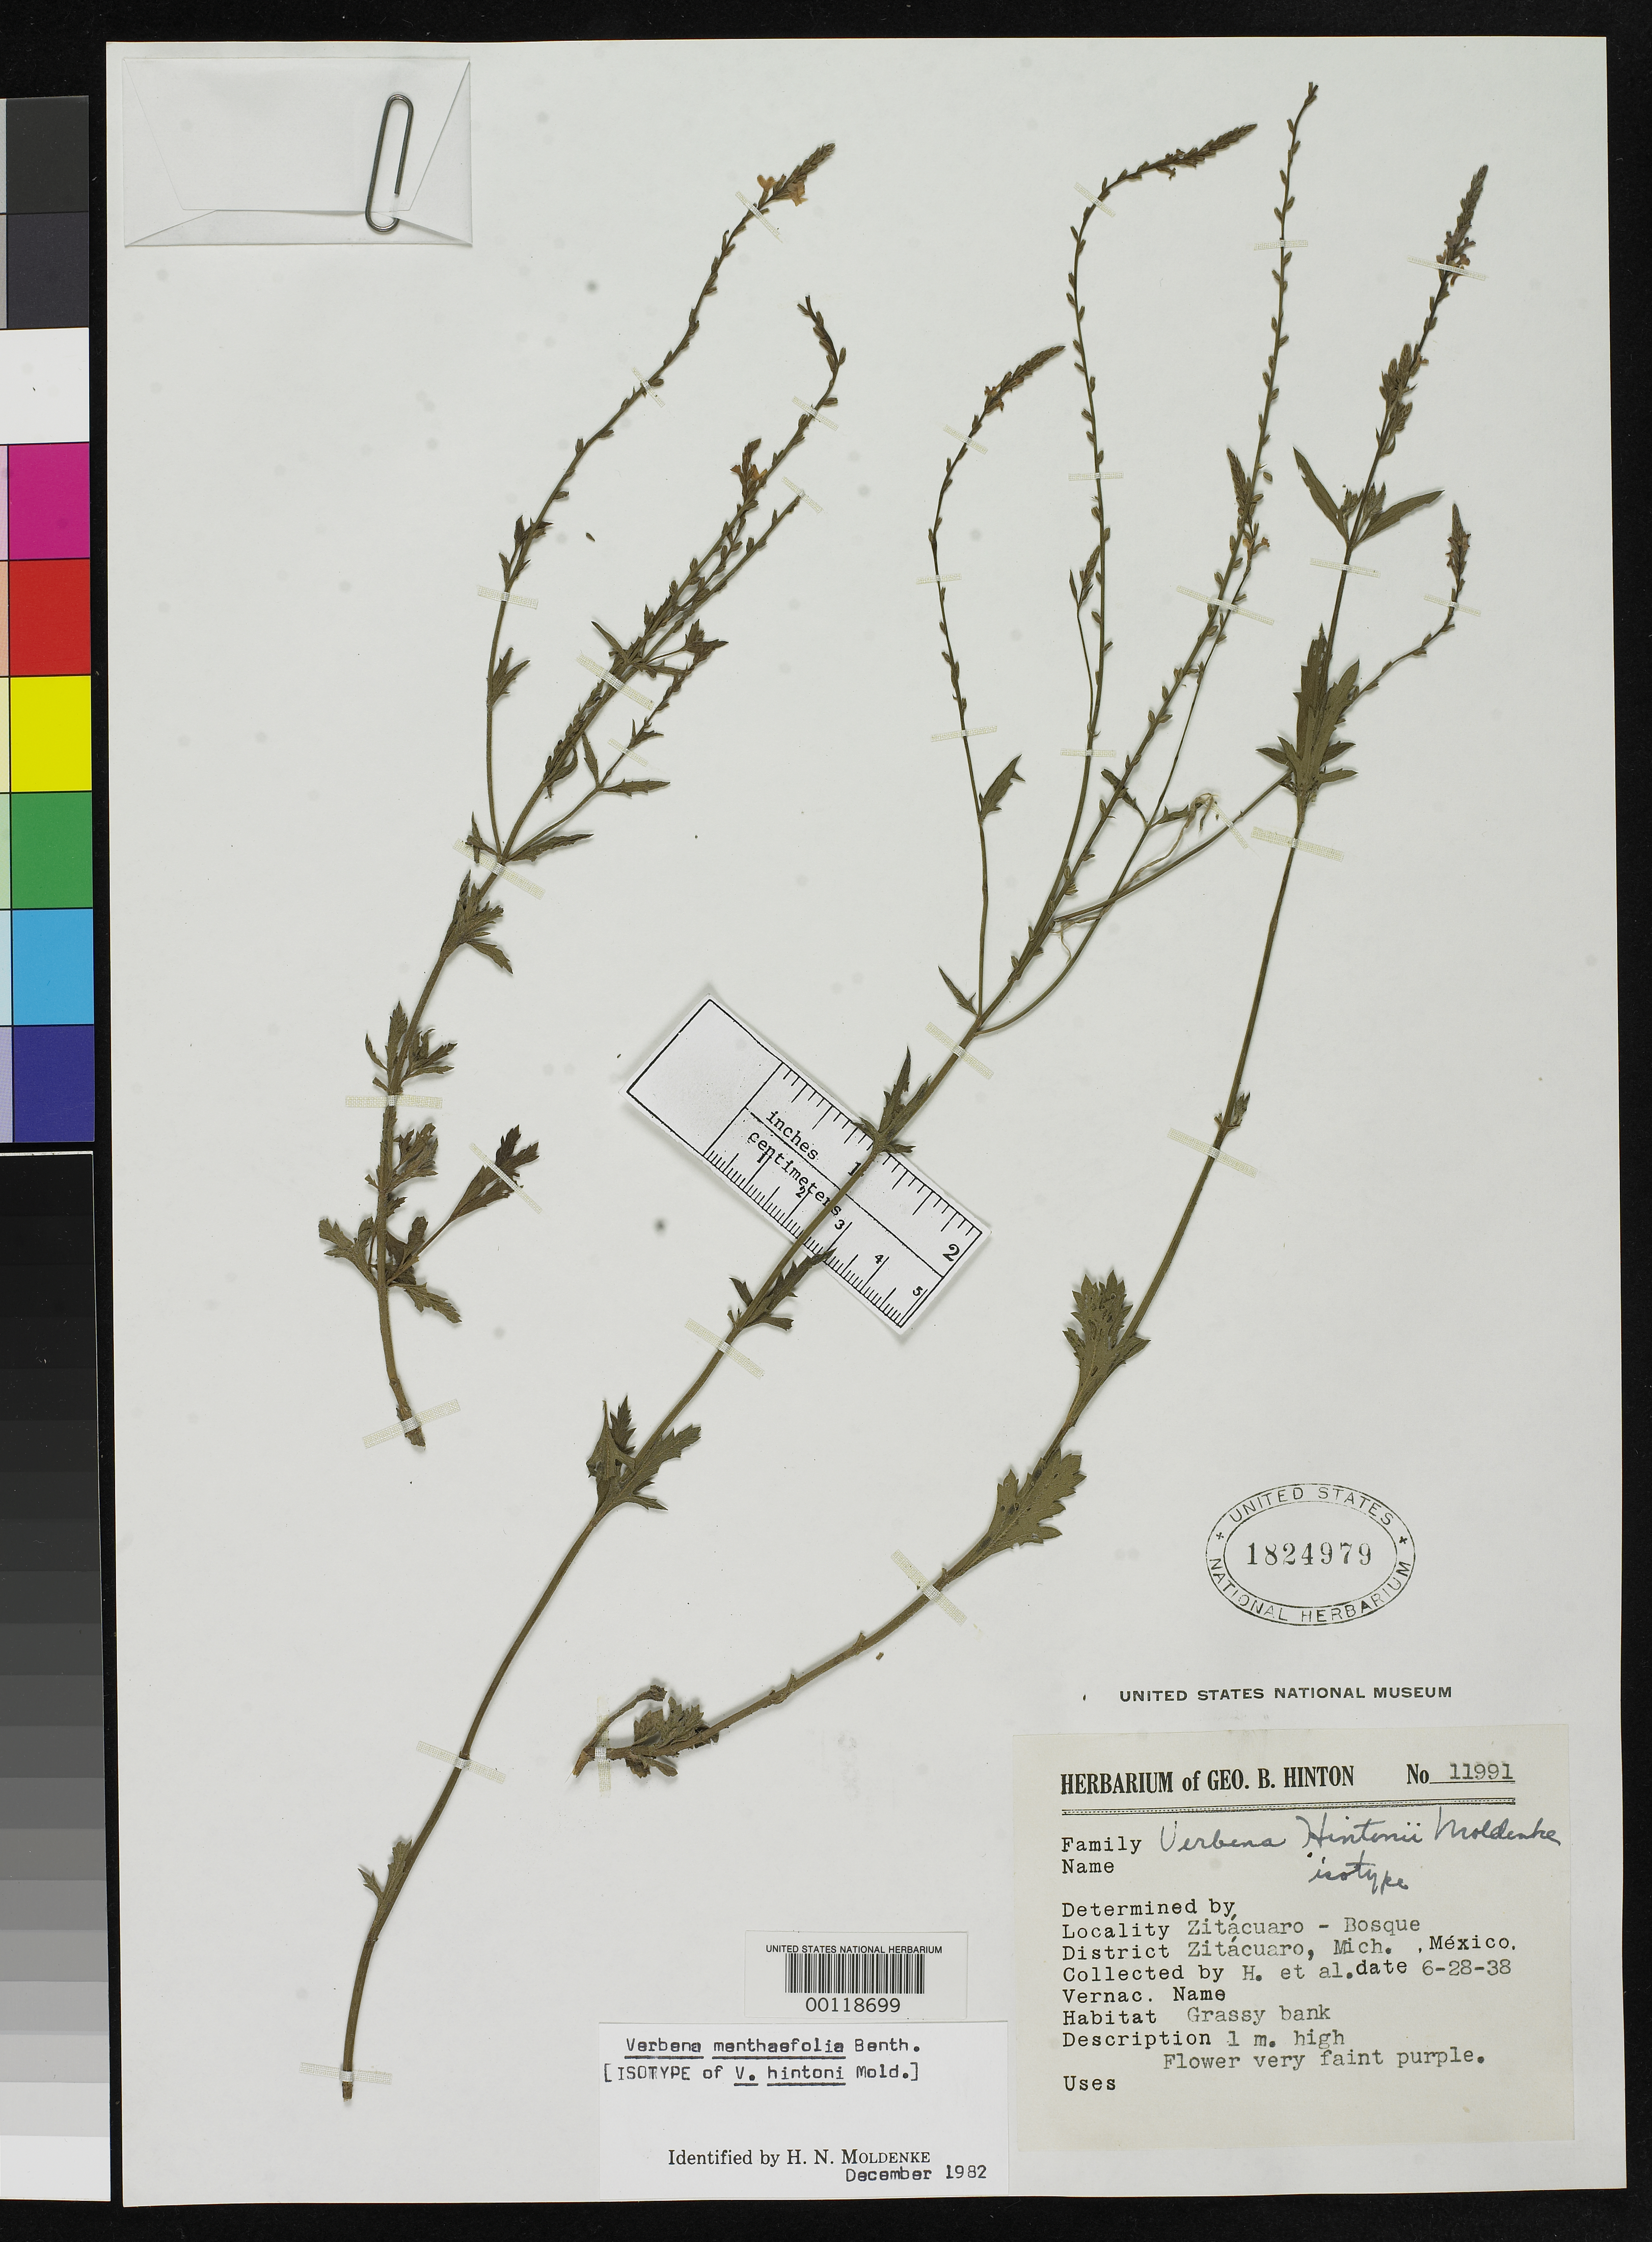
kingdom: Plantae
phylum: Tracheophyta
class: Magnoliopsida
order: Lamiales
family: Verbenaceae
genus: Verbena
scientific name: Verbena hintonii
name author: Moldenke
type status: Isotype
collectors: G. B. Hinton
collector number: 11991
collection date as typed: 28 Jun 1938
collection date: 1938-06-28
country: Mexico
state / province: Michoacán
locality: At Zitacuaro-bosque, Zitacuaro.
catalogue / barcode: US 1824979